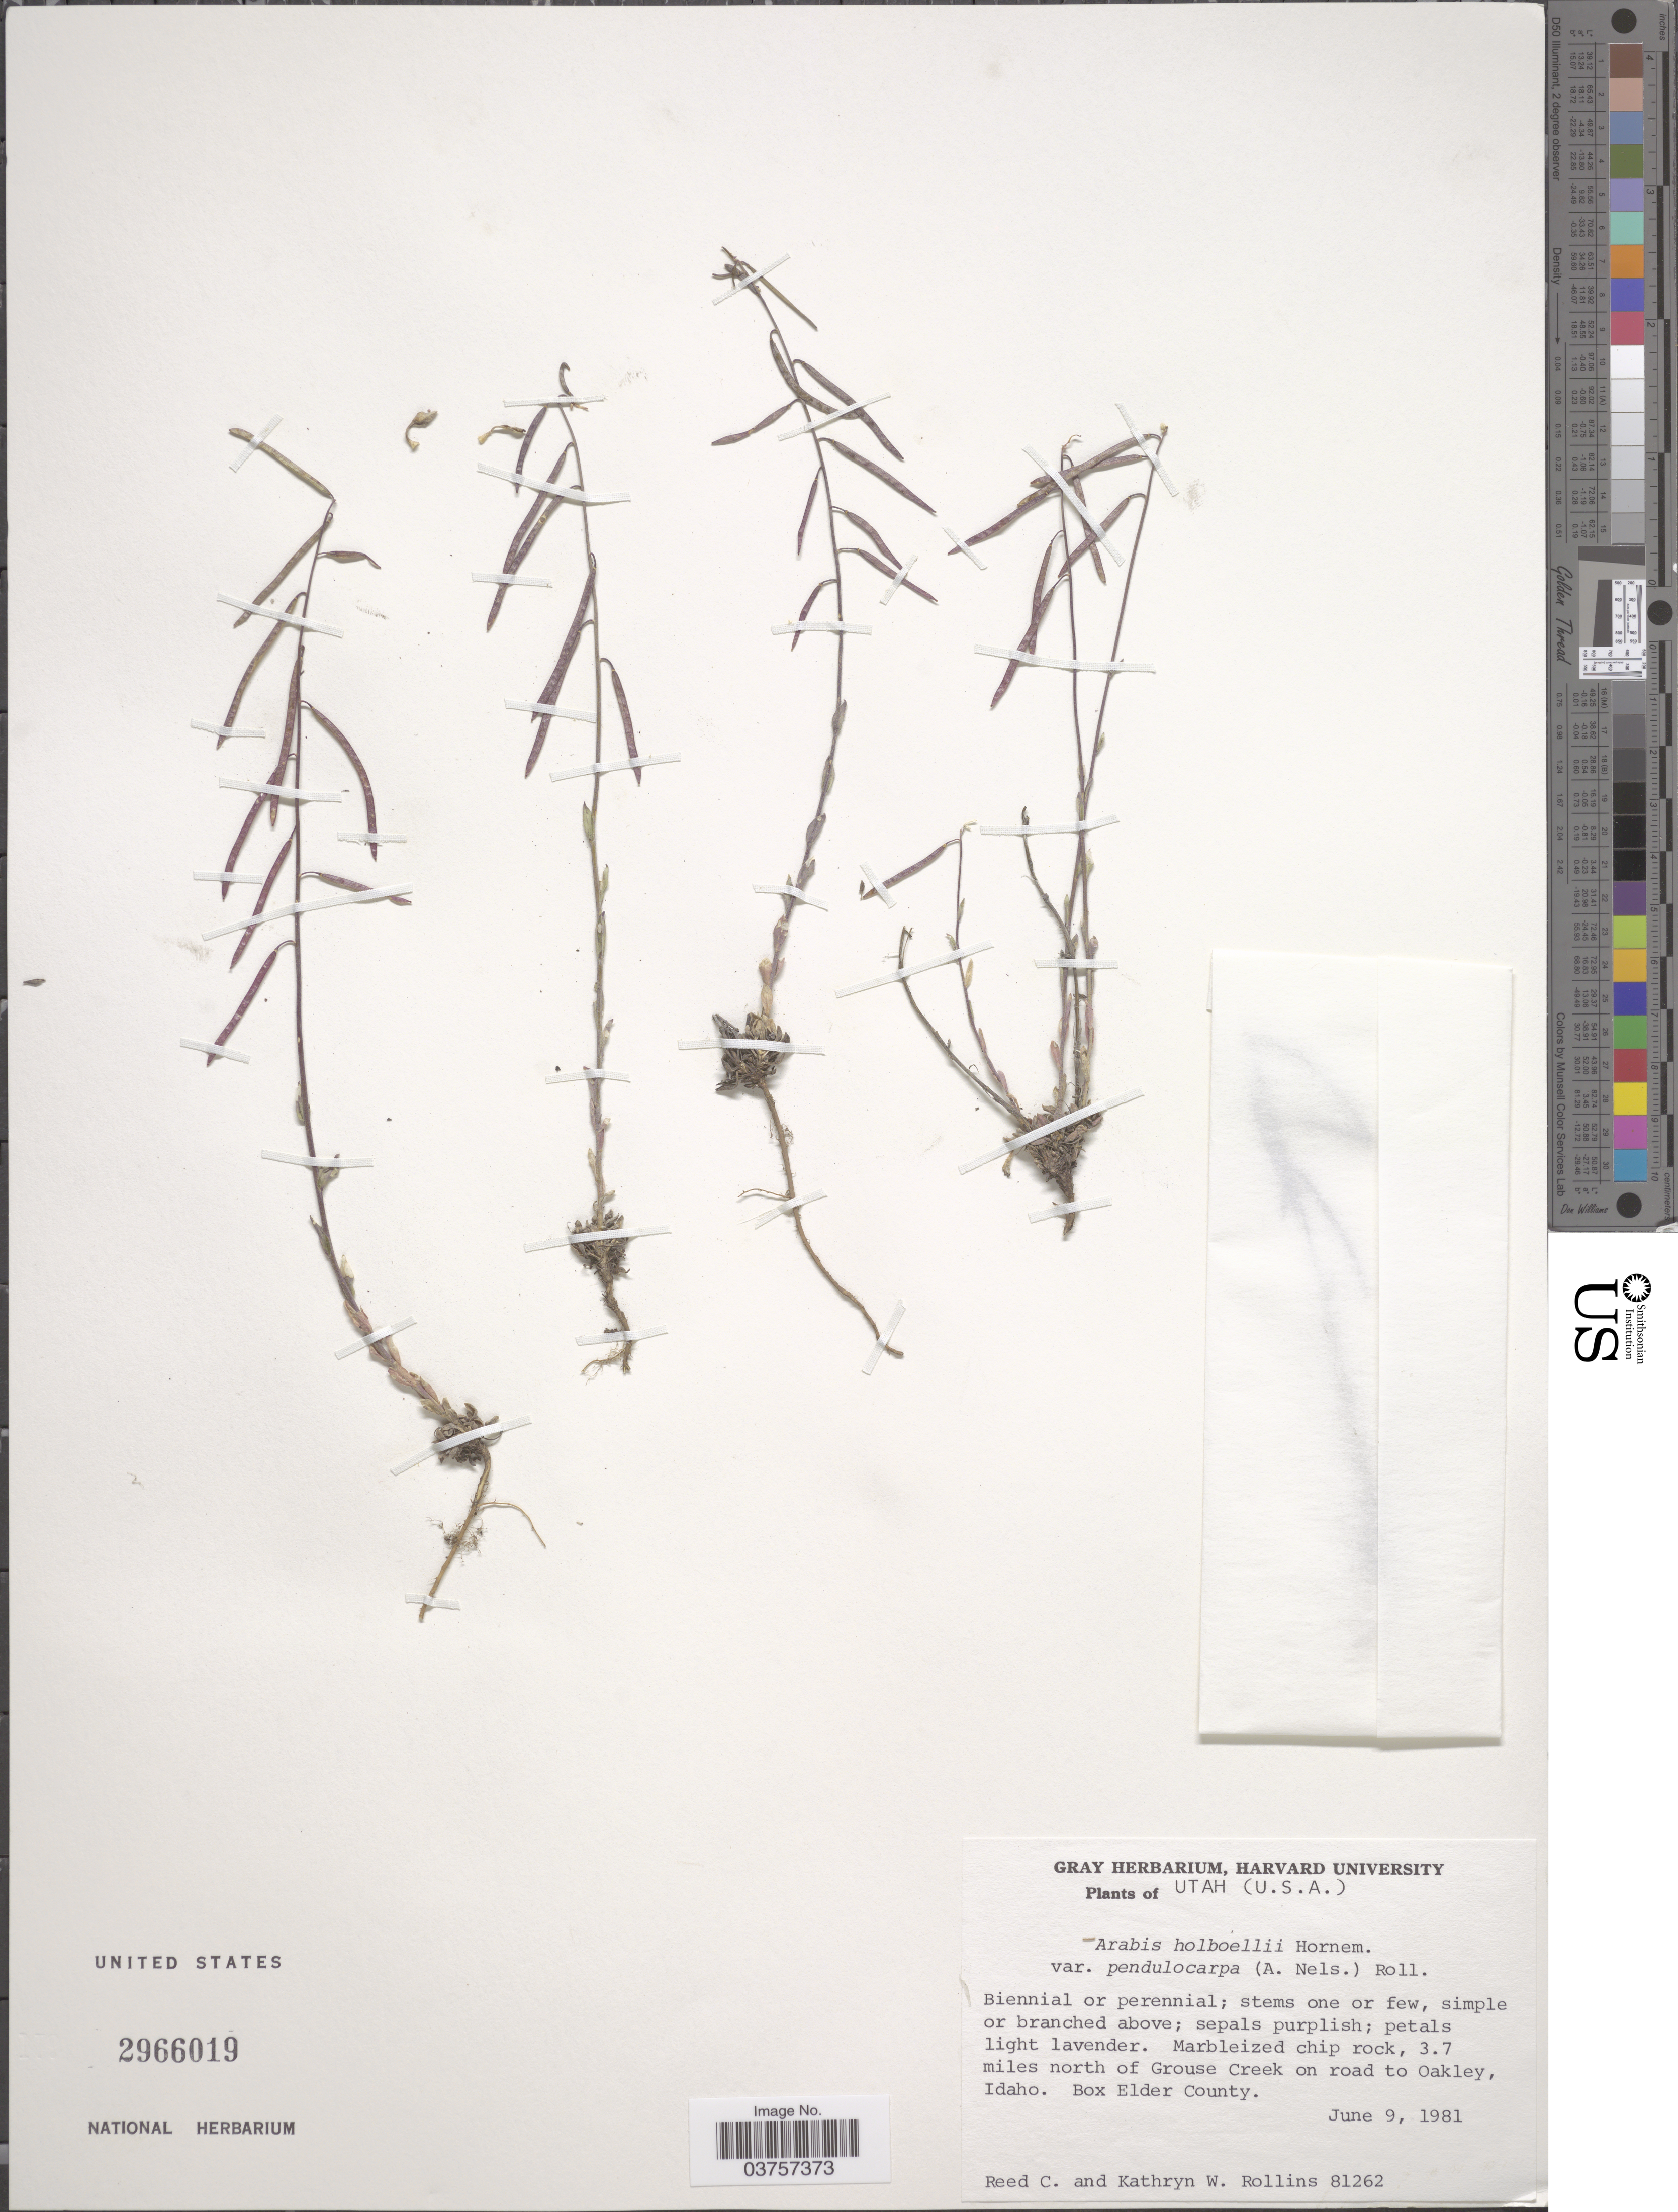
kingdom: Plantae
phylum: Tracheophyta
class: Magnoliopsida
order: Brassicales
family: Brassicaceae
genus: Arabis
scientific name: Arabis holboellii var. pendulocarpa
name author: (A. Nelson) Rollins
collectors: R. C. Rollins & K. W. Rollins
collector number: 81262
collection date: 1981-06-09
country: United States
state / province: Utah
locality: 3.7 miles north of Grouse Creek on road to Oakley, Idaho. Box Elder County.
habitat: marbelized chip rock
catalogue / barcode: US 2966019